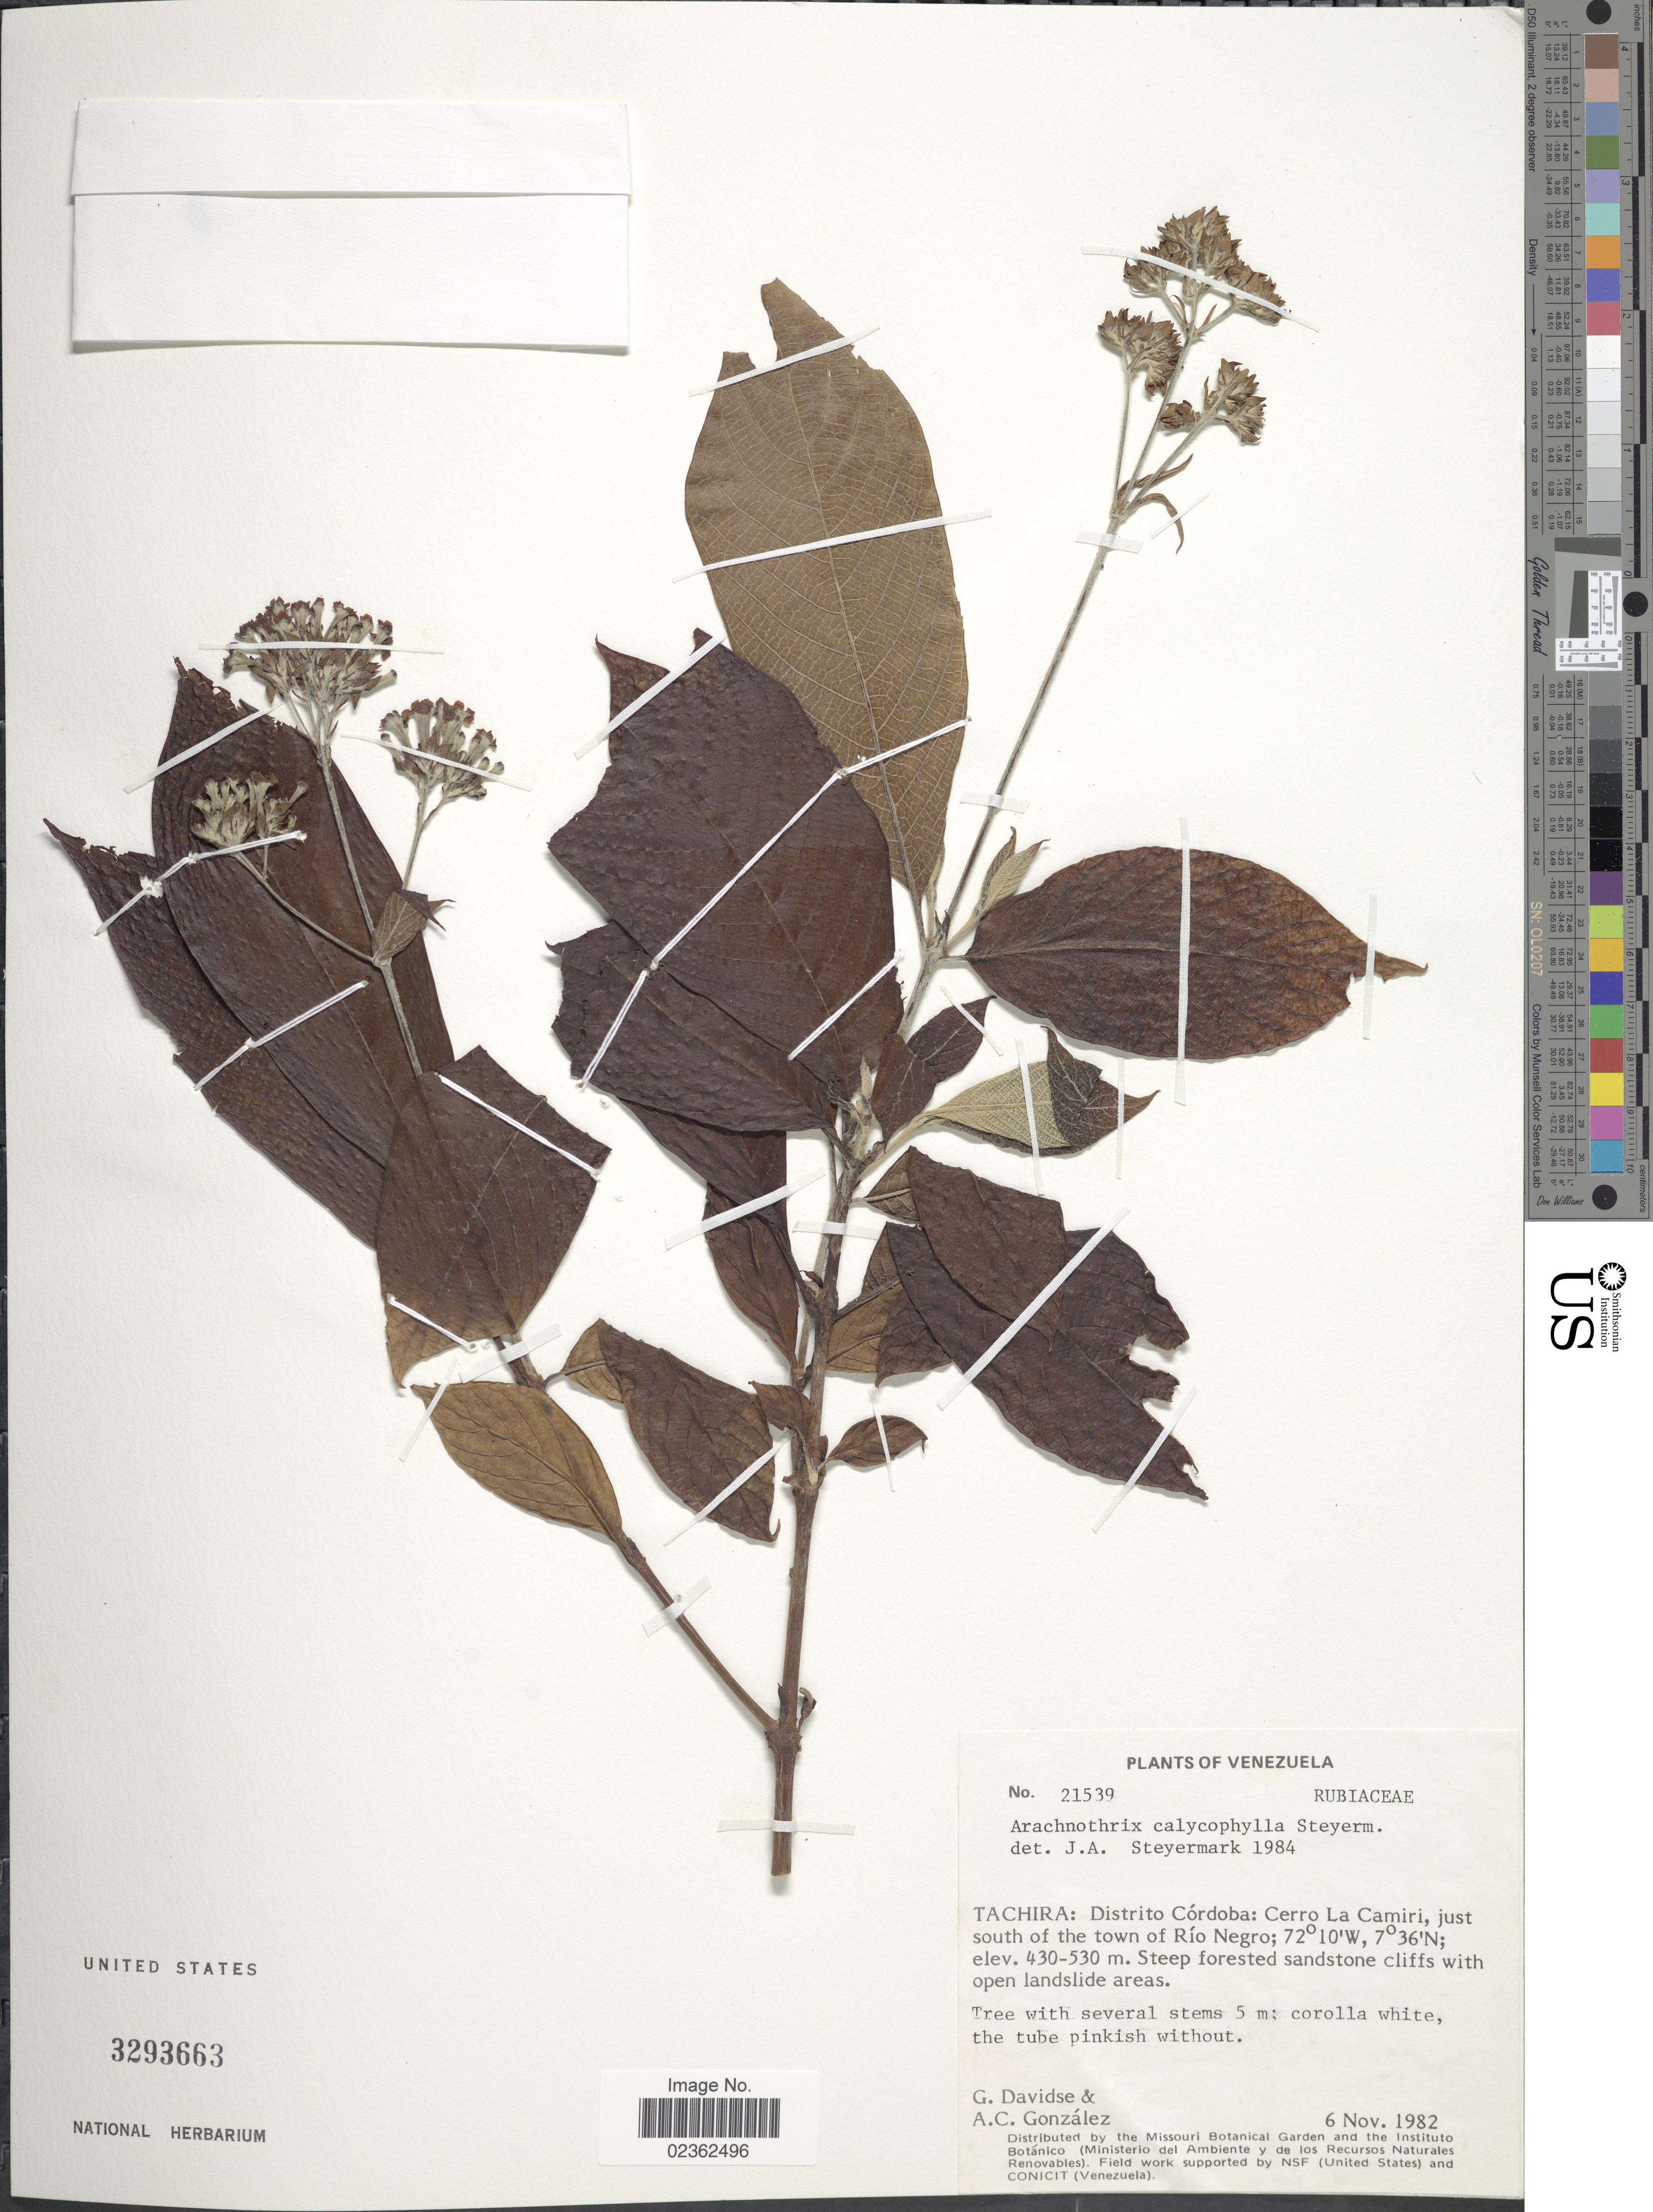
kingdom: Plantae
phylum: Tracheophyta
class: Magnoliopsida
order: Gentianales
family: Rubiaceae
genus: Arachnothryx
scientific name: Arachnothryx calycophylla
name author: Steyerm.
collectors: G. Davidse & A. C. González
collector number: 21539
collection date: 1982-11-06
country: Venezuela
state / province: Tachira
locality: Distrito Cordoba: Cerro La Camiri, just south of the town of Rio Negro, steep forested sandstone cliffs with open landslide areas.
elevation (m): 430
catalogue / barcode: US 3293663